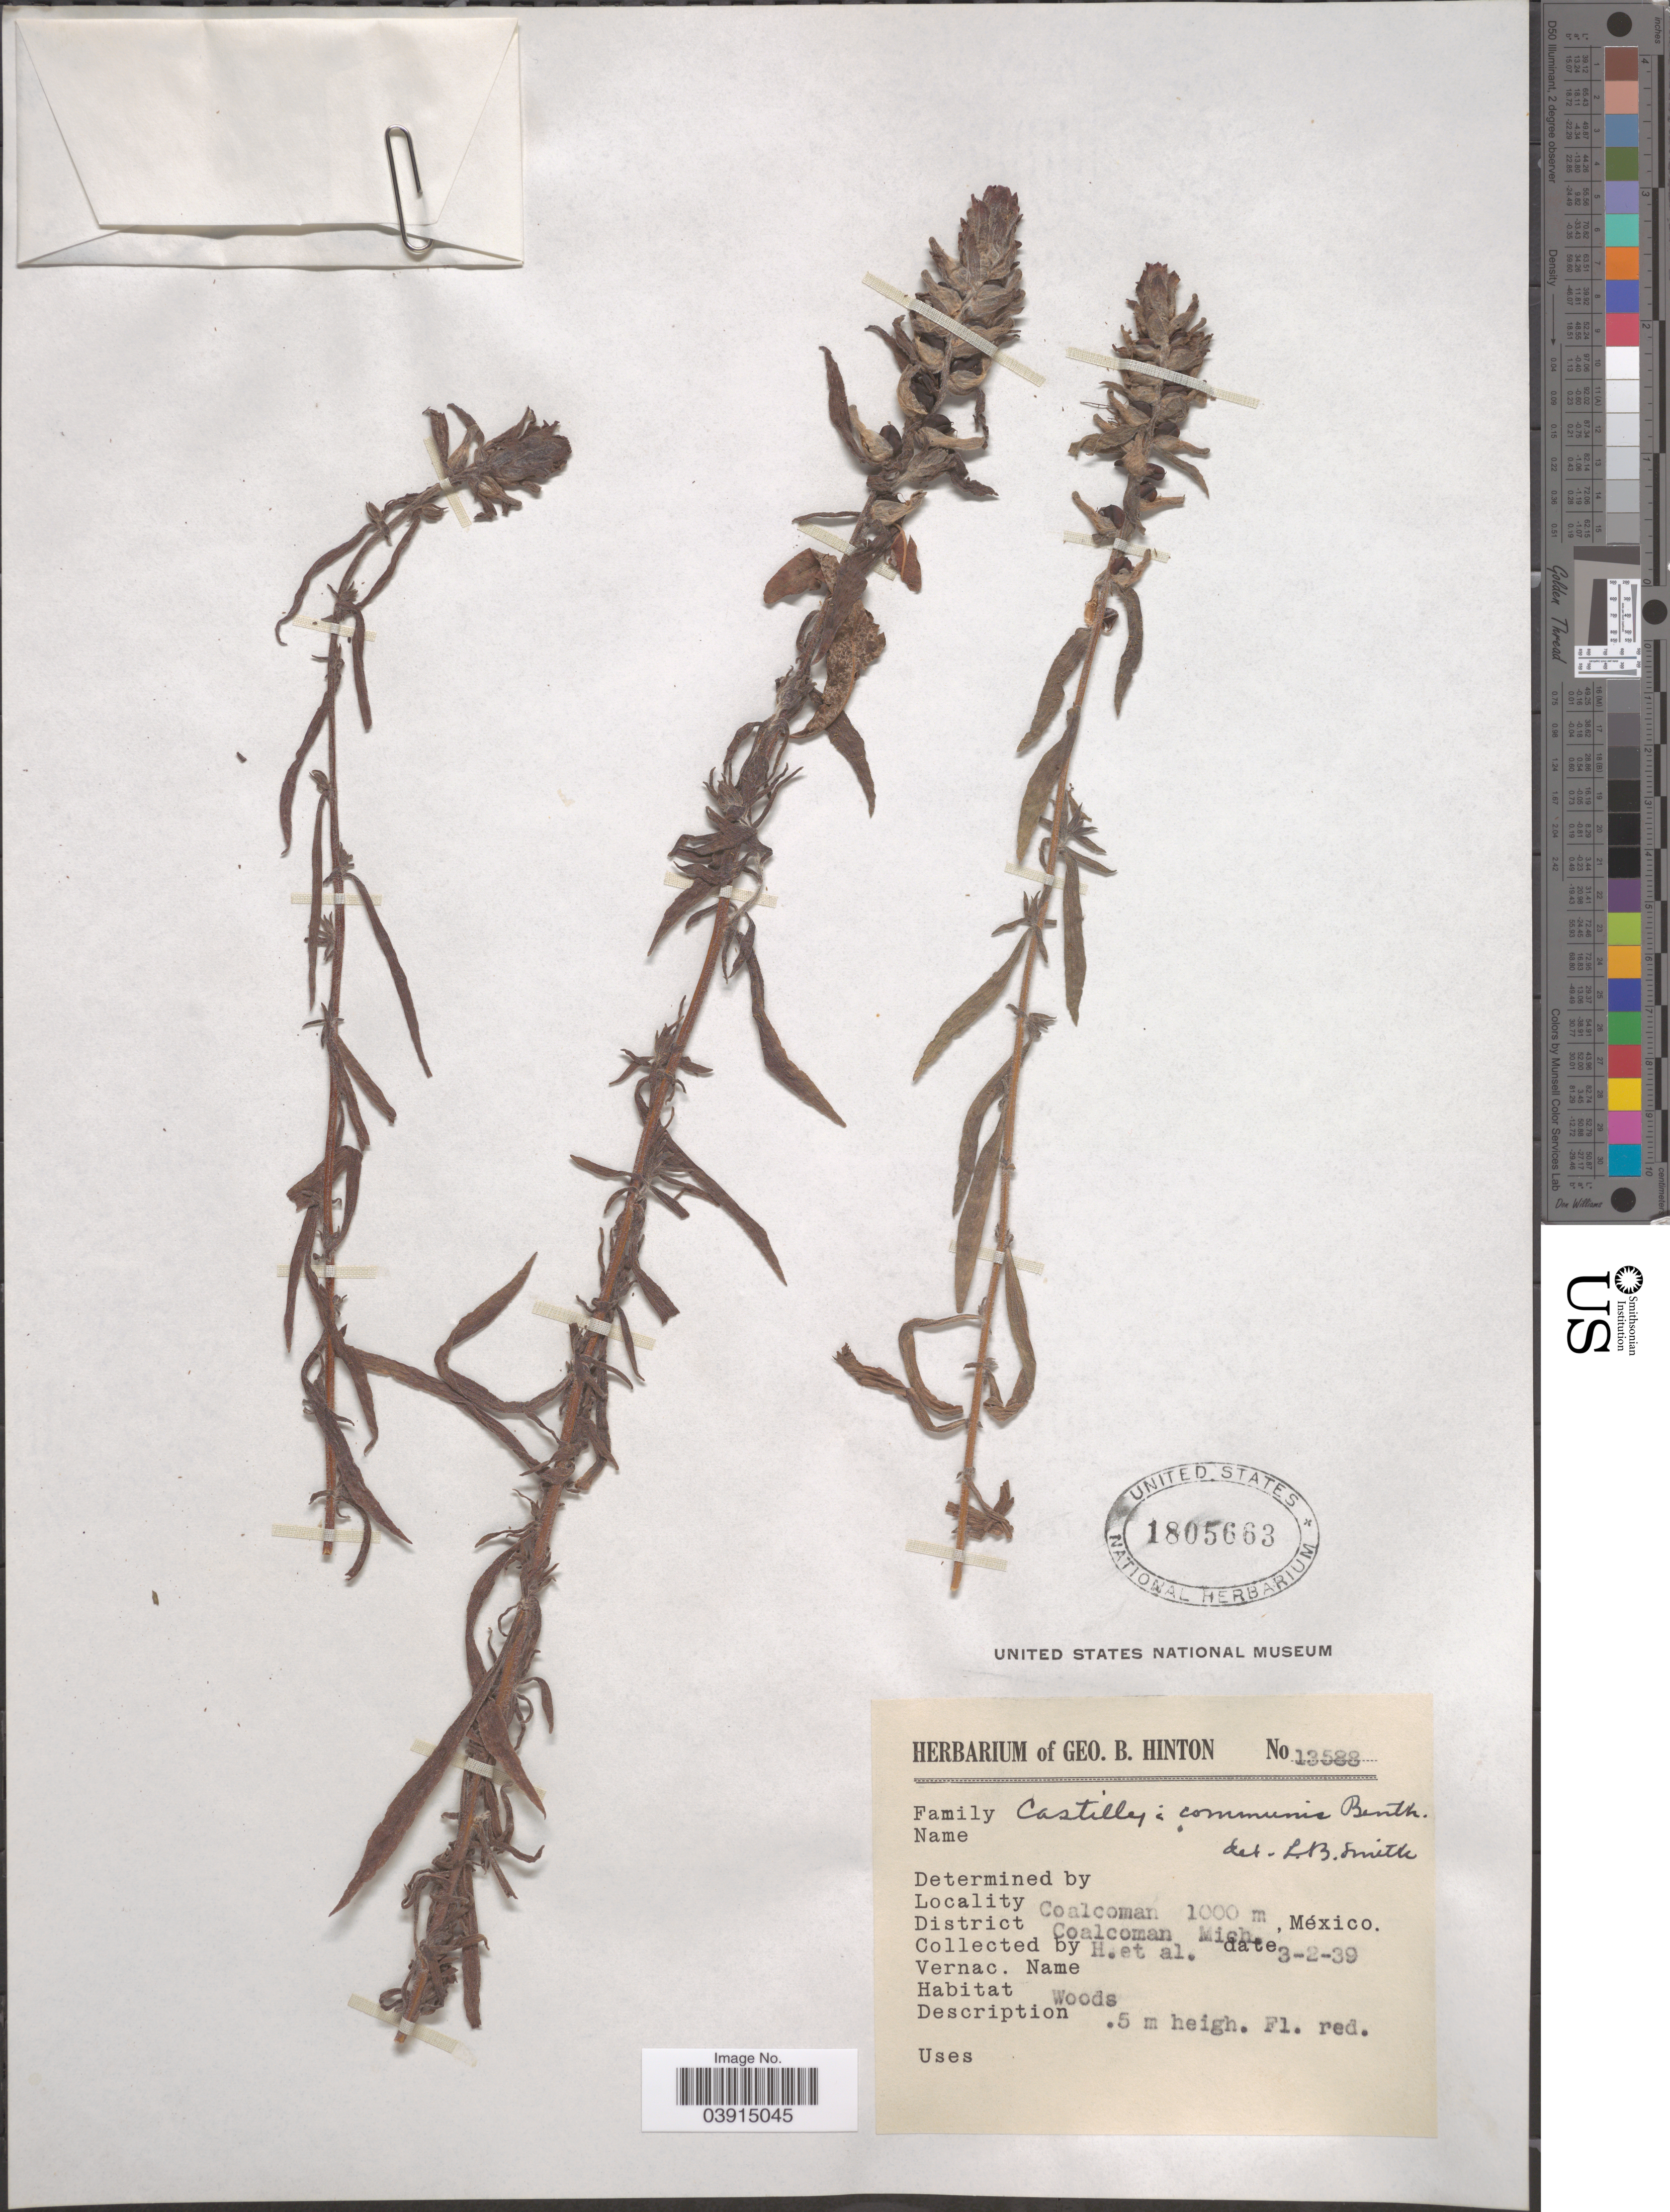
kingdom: Plantae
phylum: Tracheophyta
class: Magnoliopsida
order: Lamiales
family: Orobanchaceae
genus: Castilleja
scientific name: Castilleja arvensis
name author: Schltdl. & Cham.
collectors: G. B. Hinton & et al.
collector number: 13588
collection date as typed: Transcribed d/m/y: 3/2/39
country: Mexico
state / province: Michoacán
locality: Coalcoman. District Coalcoman.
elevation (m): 1000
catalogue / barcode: US 1805663